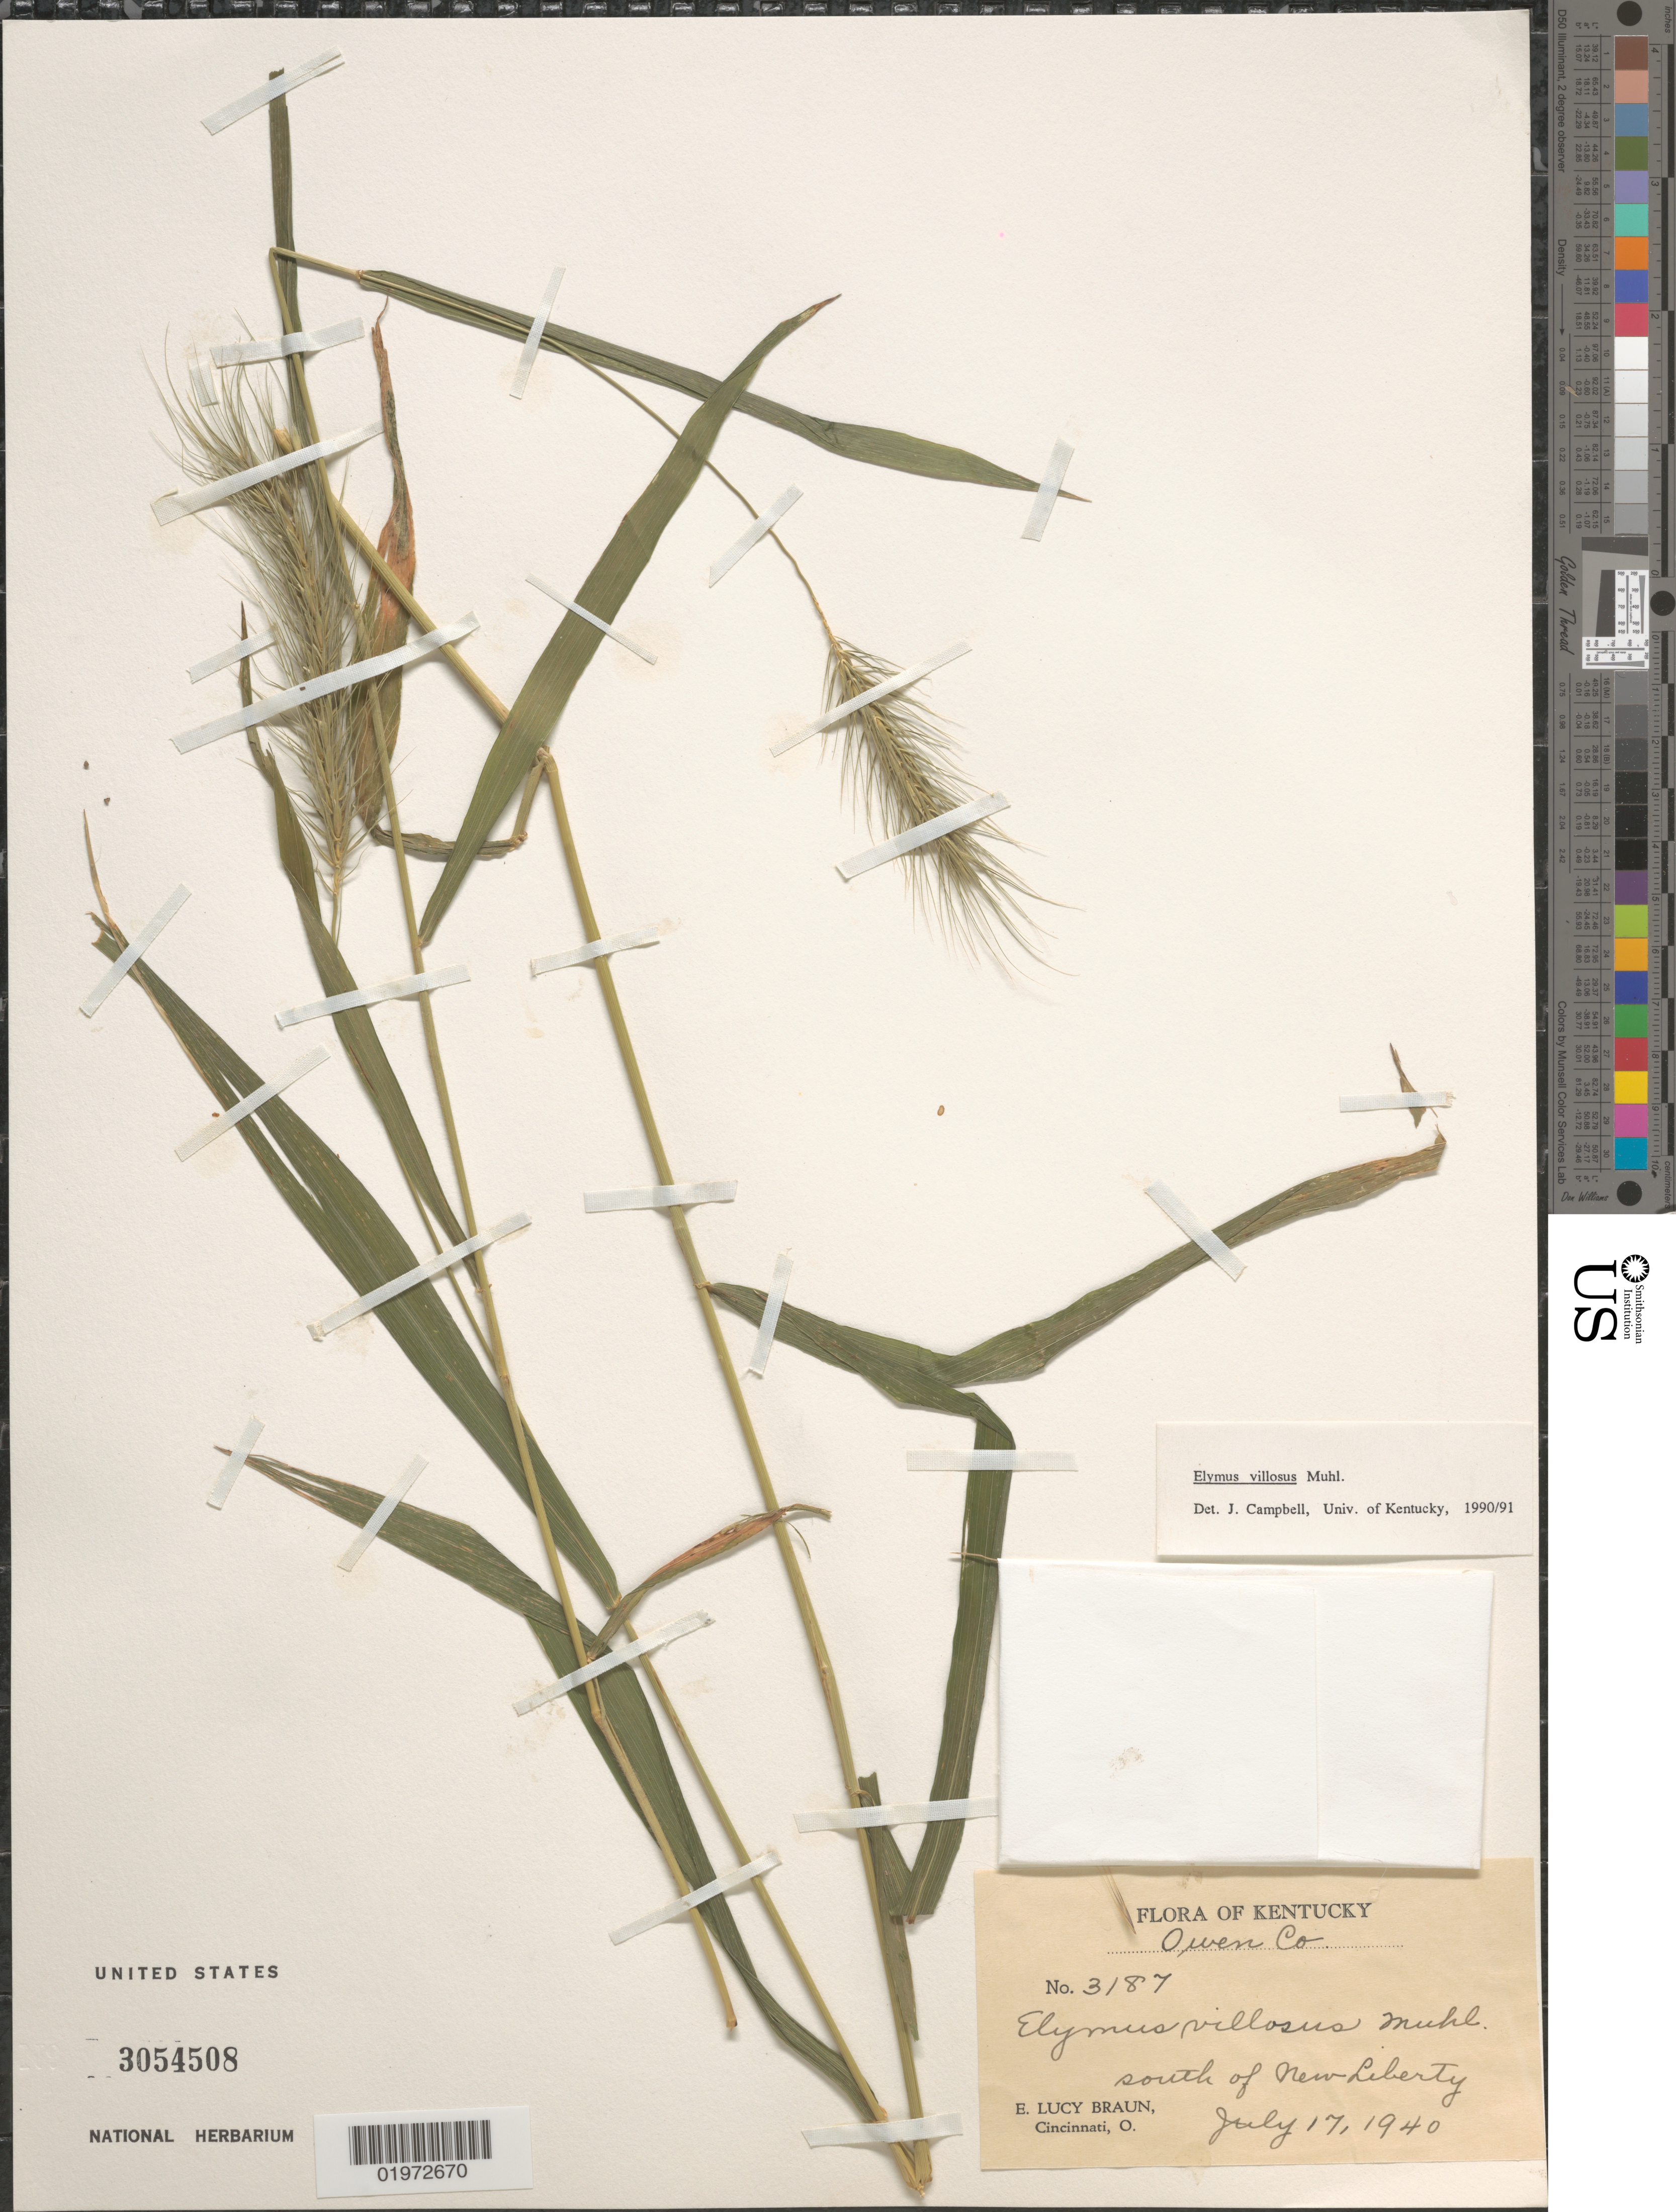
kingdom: Plantae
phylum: Tracheophyta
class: Liliopsida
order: Poales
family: Poaceae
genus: Elymus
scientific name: Elymus villosus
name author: Muhl. ex Willd.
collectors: E. L. Braun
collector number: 3187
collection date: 1940-07-17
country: United States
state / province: Kentucky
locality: Owen Co. South of New Liberty.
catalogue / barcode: US 3054508